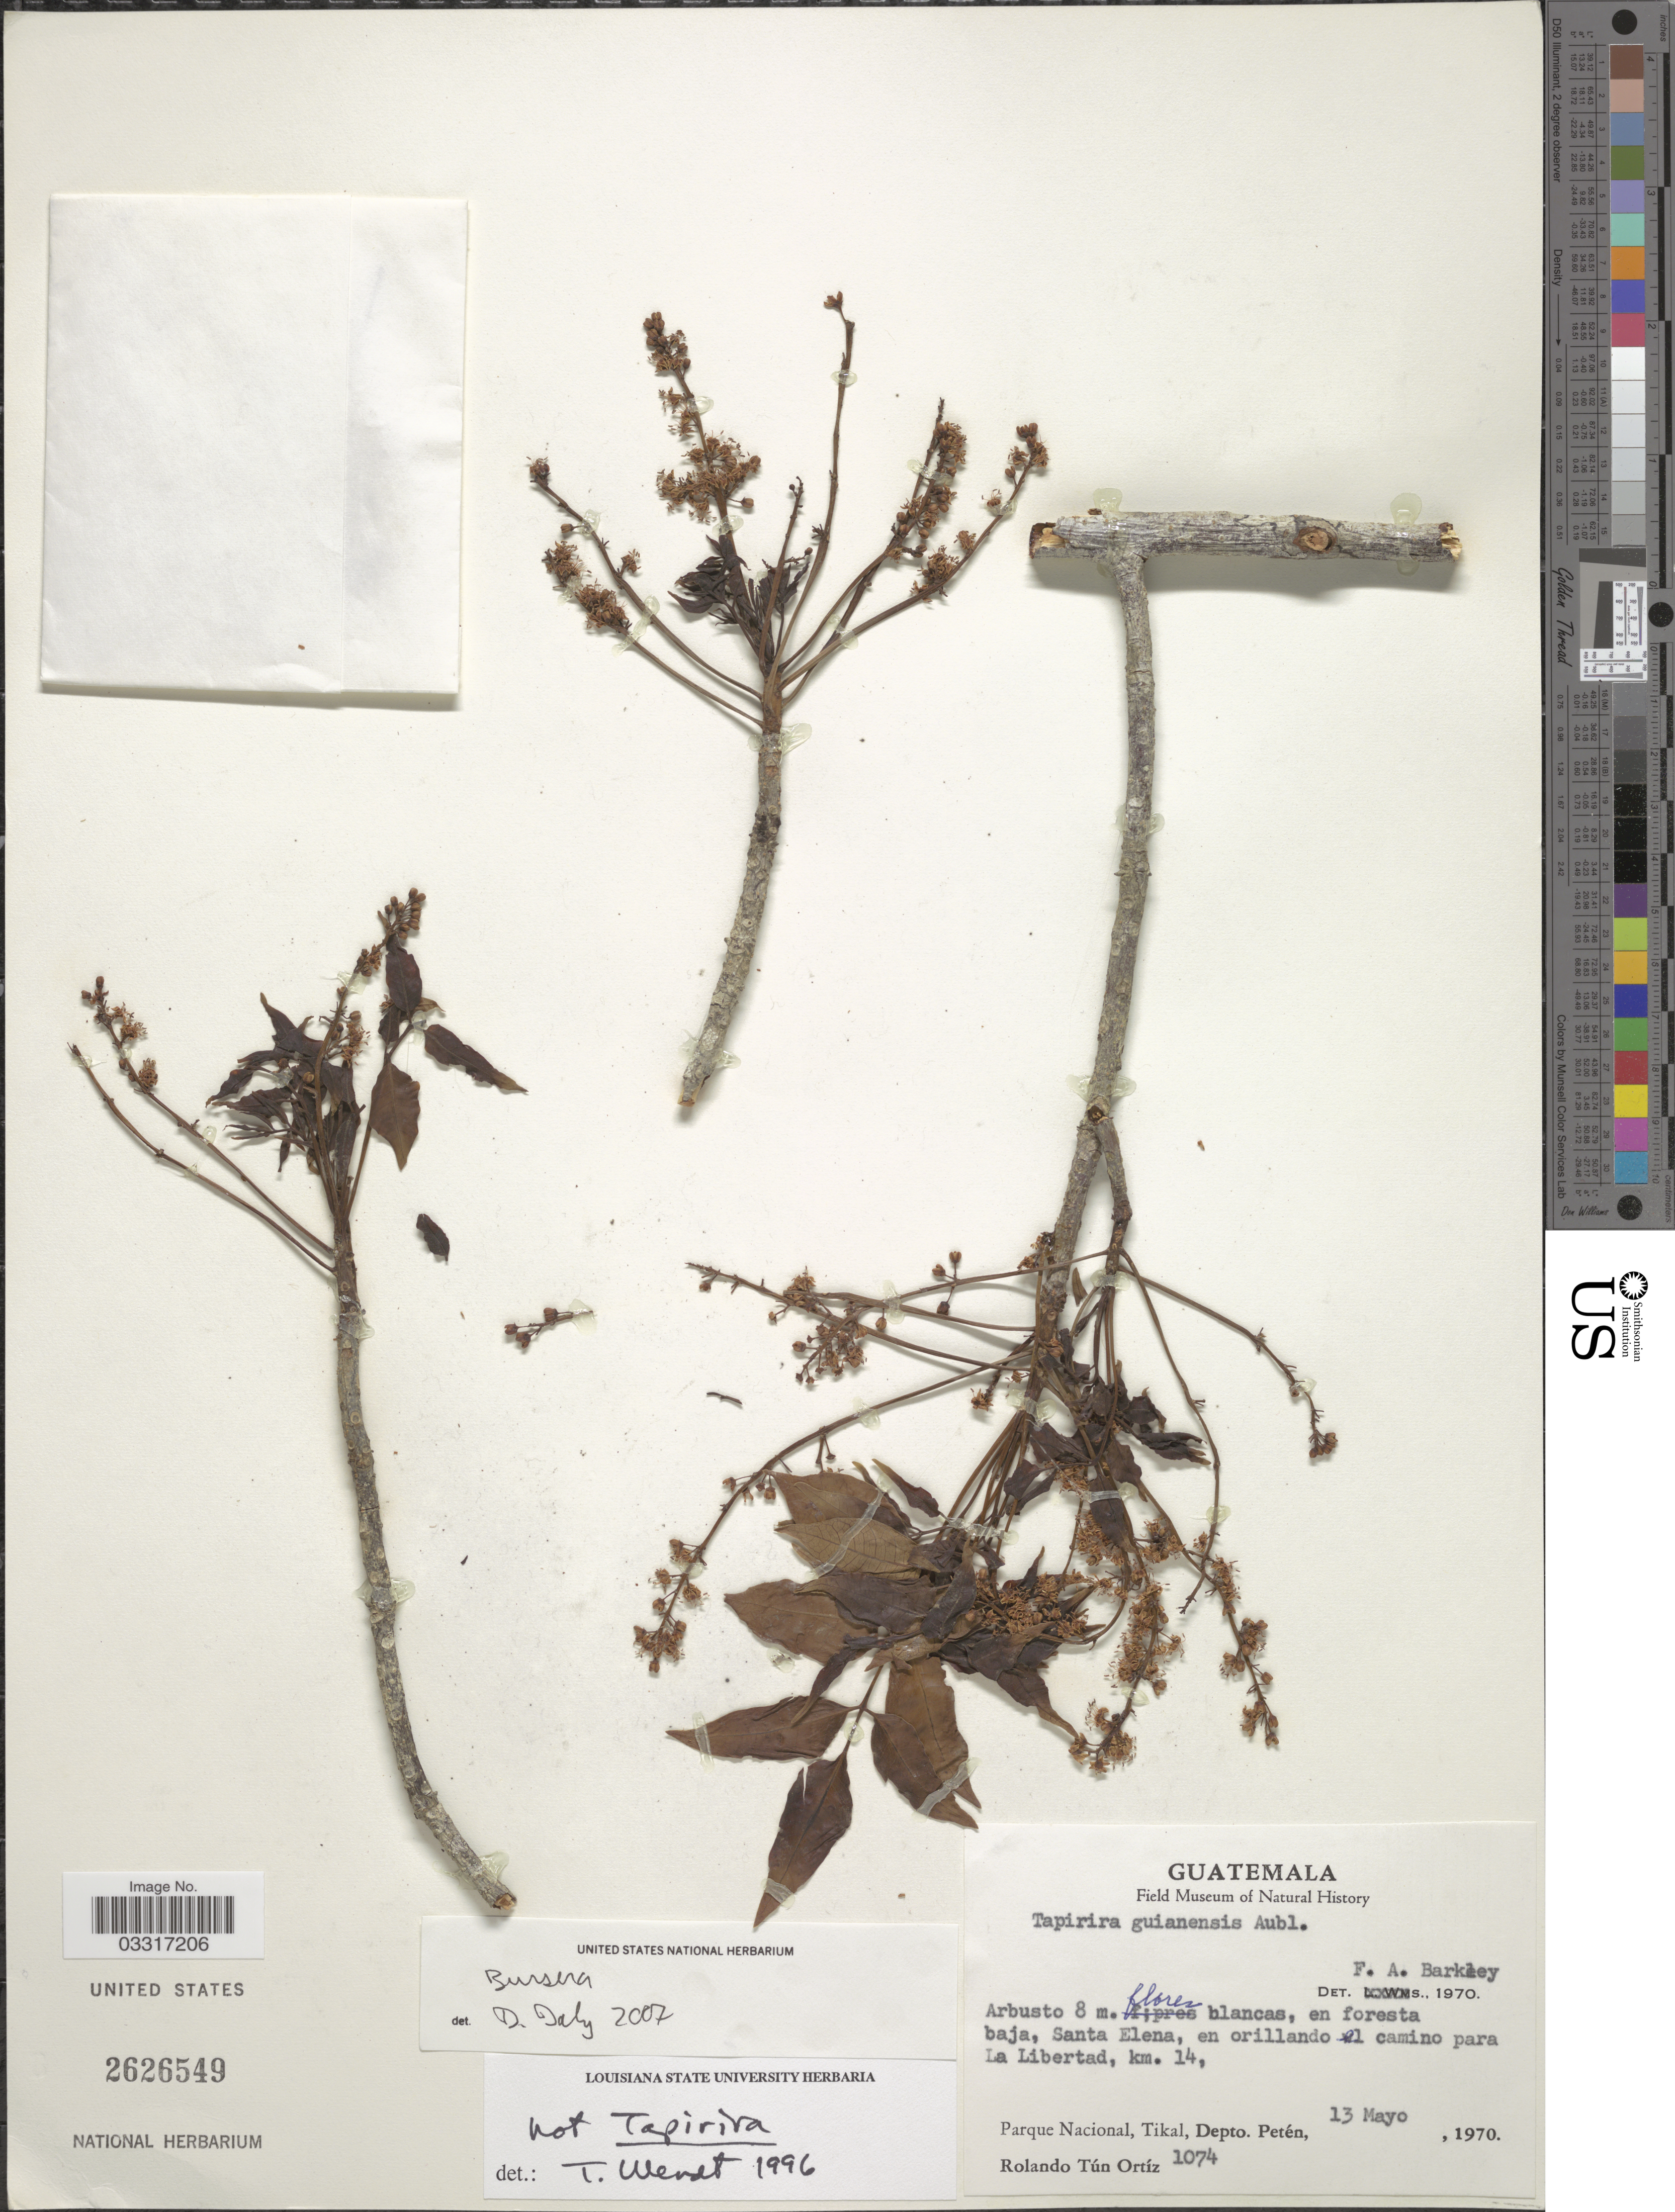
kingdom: Plantae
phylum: Tracheophyta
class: Magnoliopsida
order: Sapindales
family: Burseraceae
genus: Bursera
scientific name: Bursera sp.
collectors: R. Tún Ortíz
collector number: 1074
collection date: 1970-05-13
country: Guatemala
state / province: El Petén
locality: En foresta baja, Santa Elena, en orillando el camino para La Libertad, km. 14, Parque Nacional, Tikal, Depto. Petén.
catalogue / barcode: US 2626549